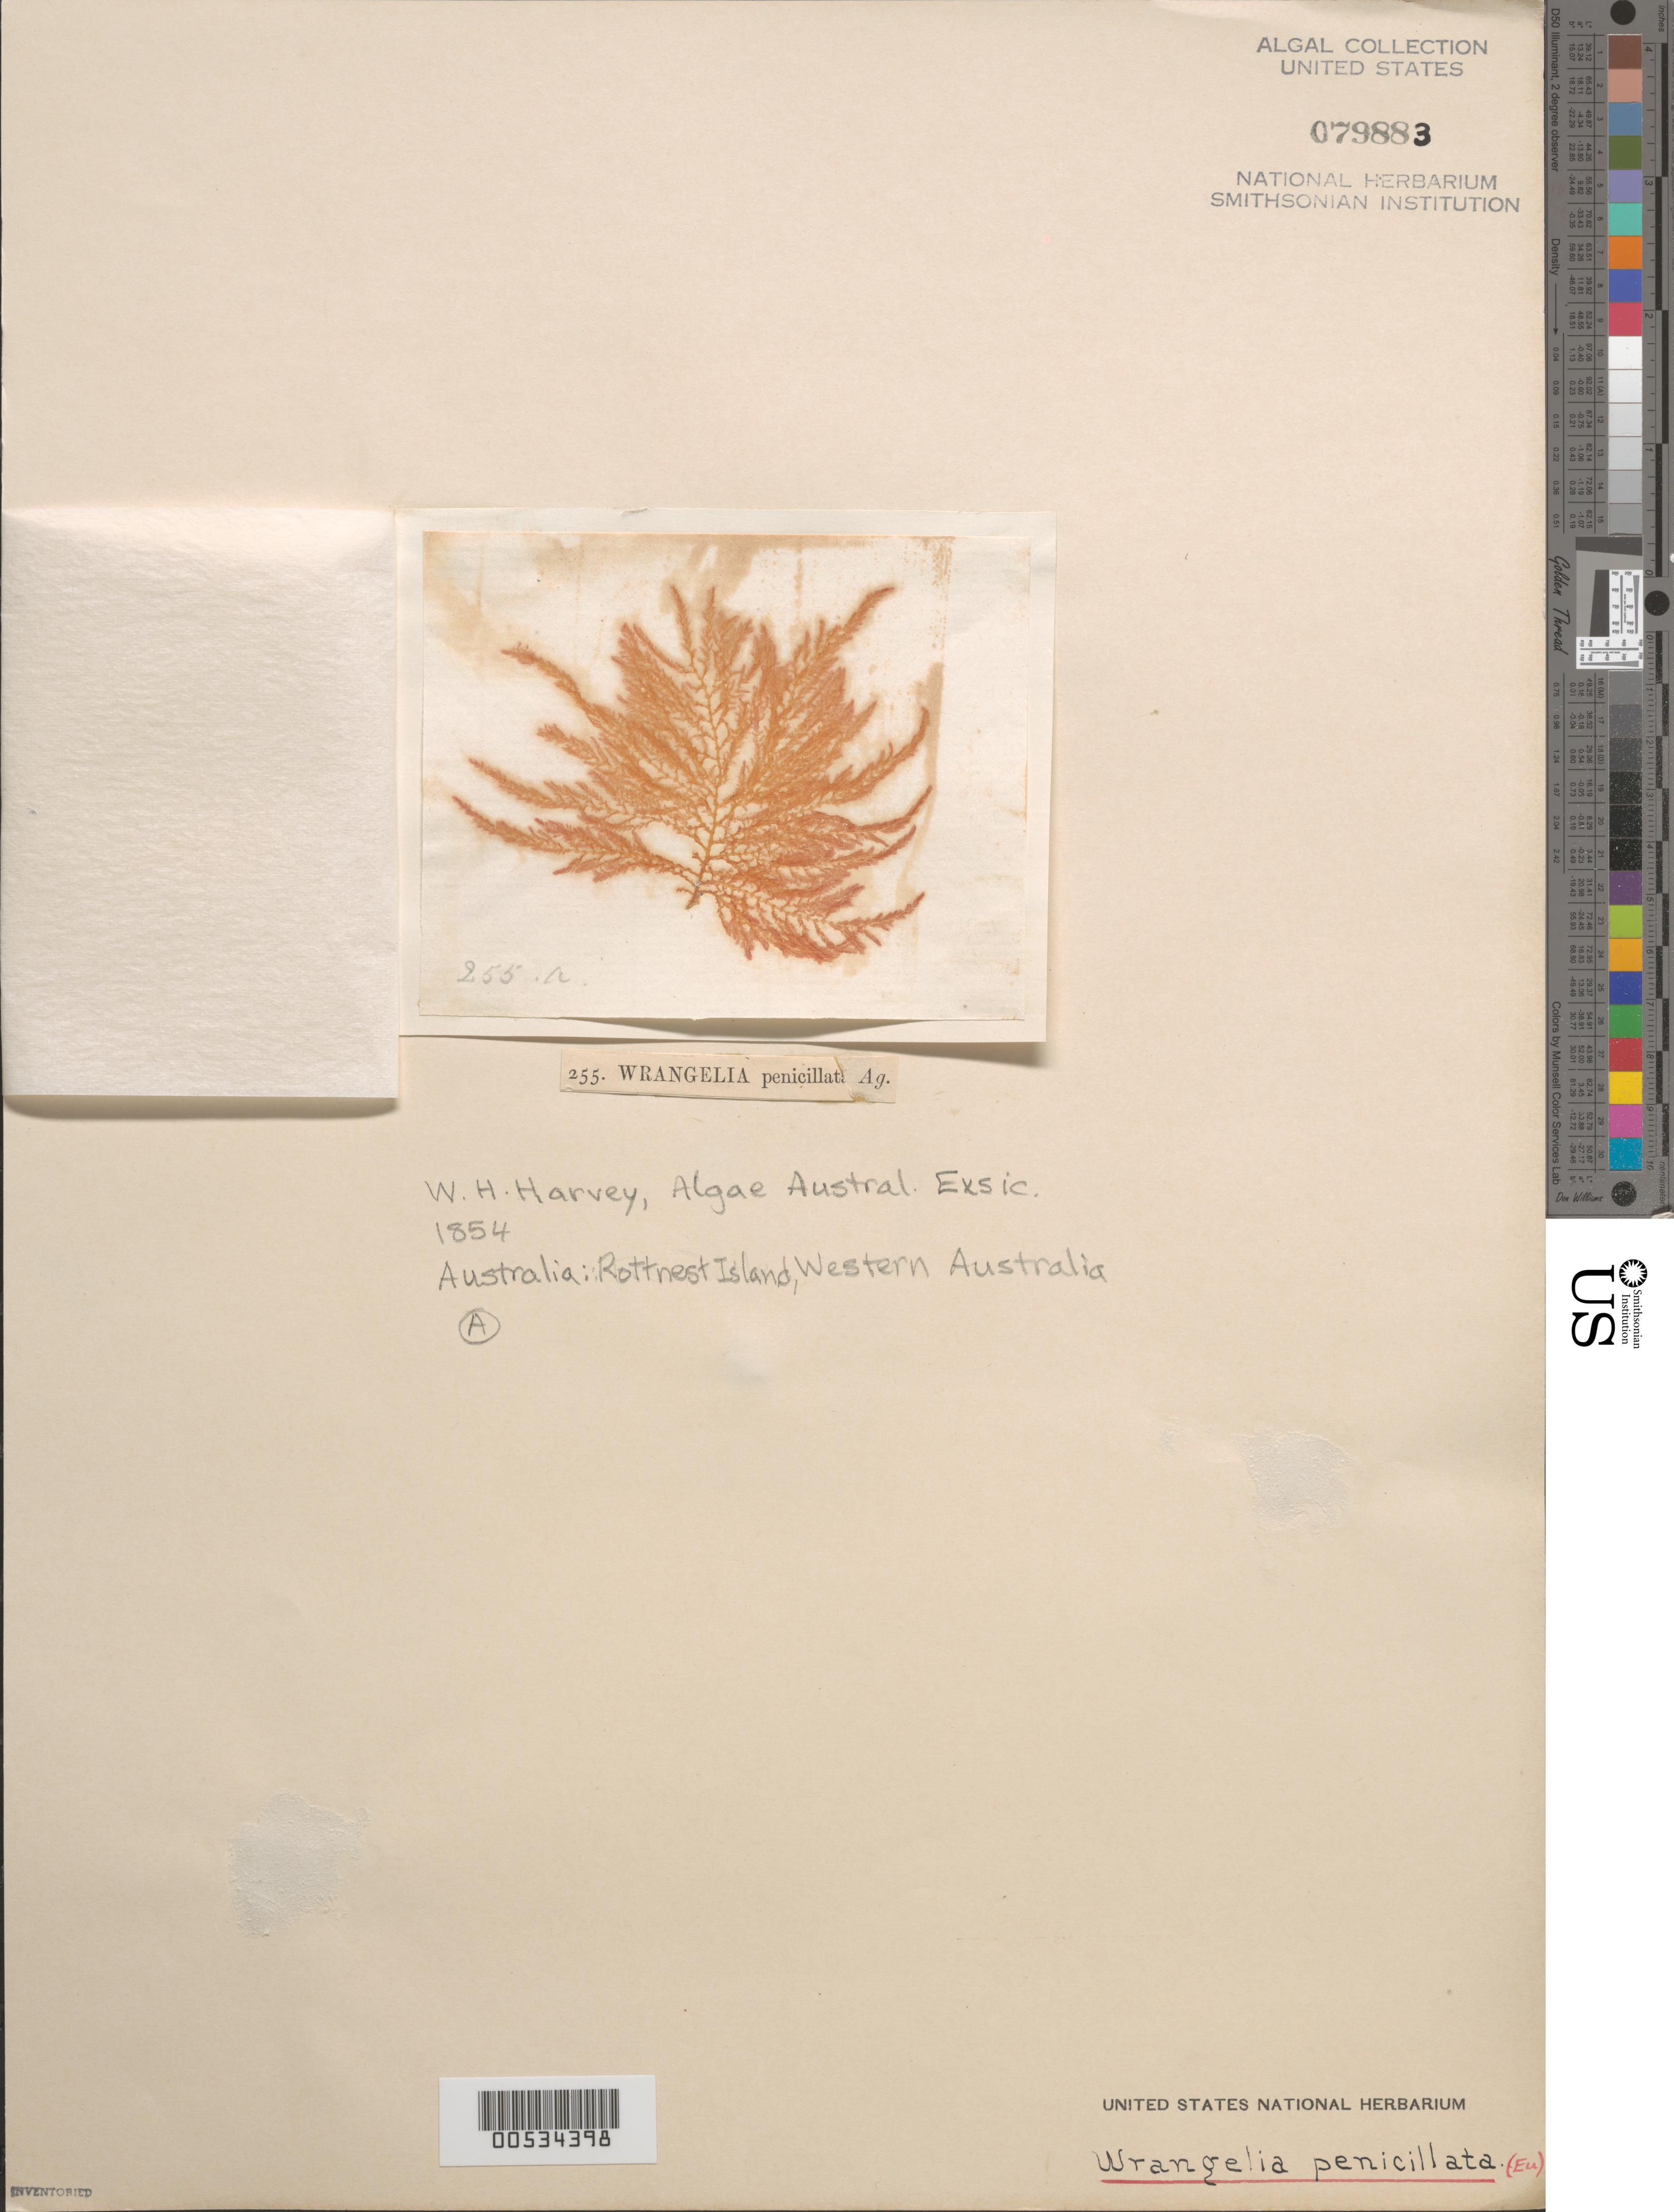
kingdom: Plantae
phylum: Rhodophyta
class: Florideophyceae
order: Ceramiales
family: Wrangeliaceae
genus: Wrangelia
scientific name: Wrangelia penicillata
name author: (C. Agardh) C. Agardh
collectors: W. Harvey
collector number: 255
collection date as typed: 1854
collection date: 1854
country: Australia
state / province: Western Australia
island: Rottnest Island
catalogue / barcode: US 79883